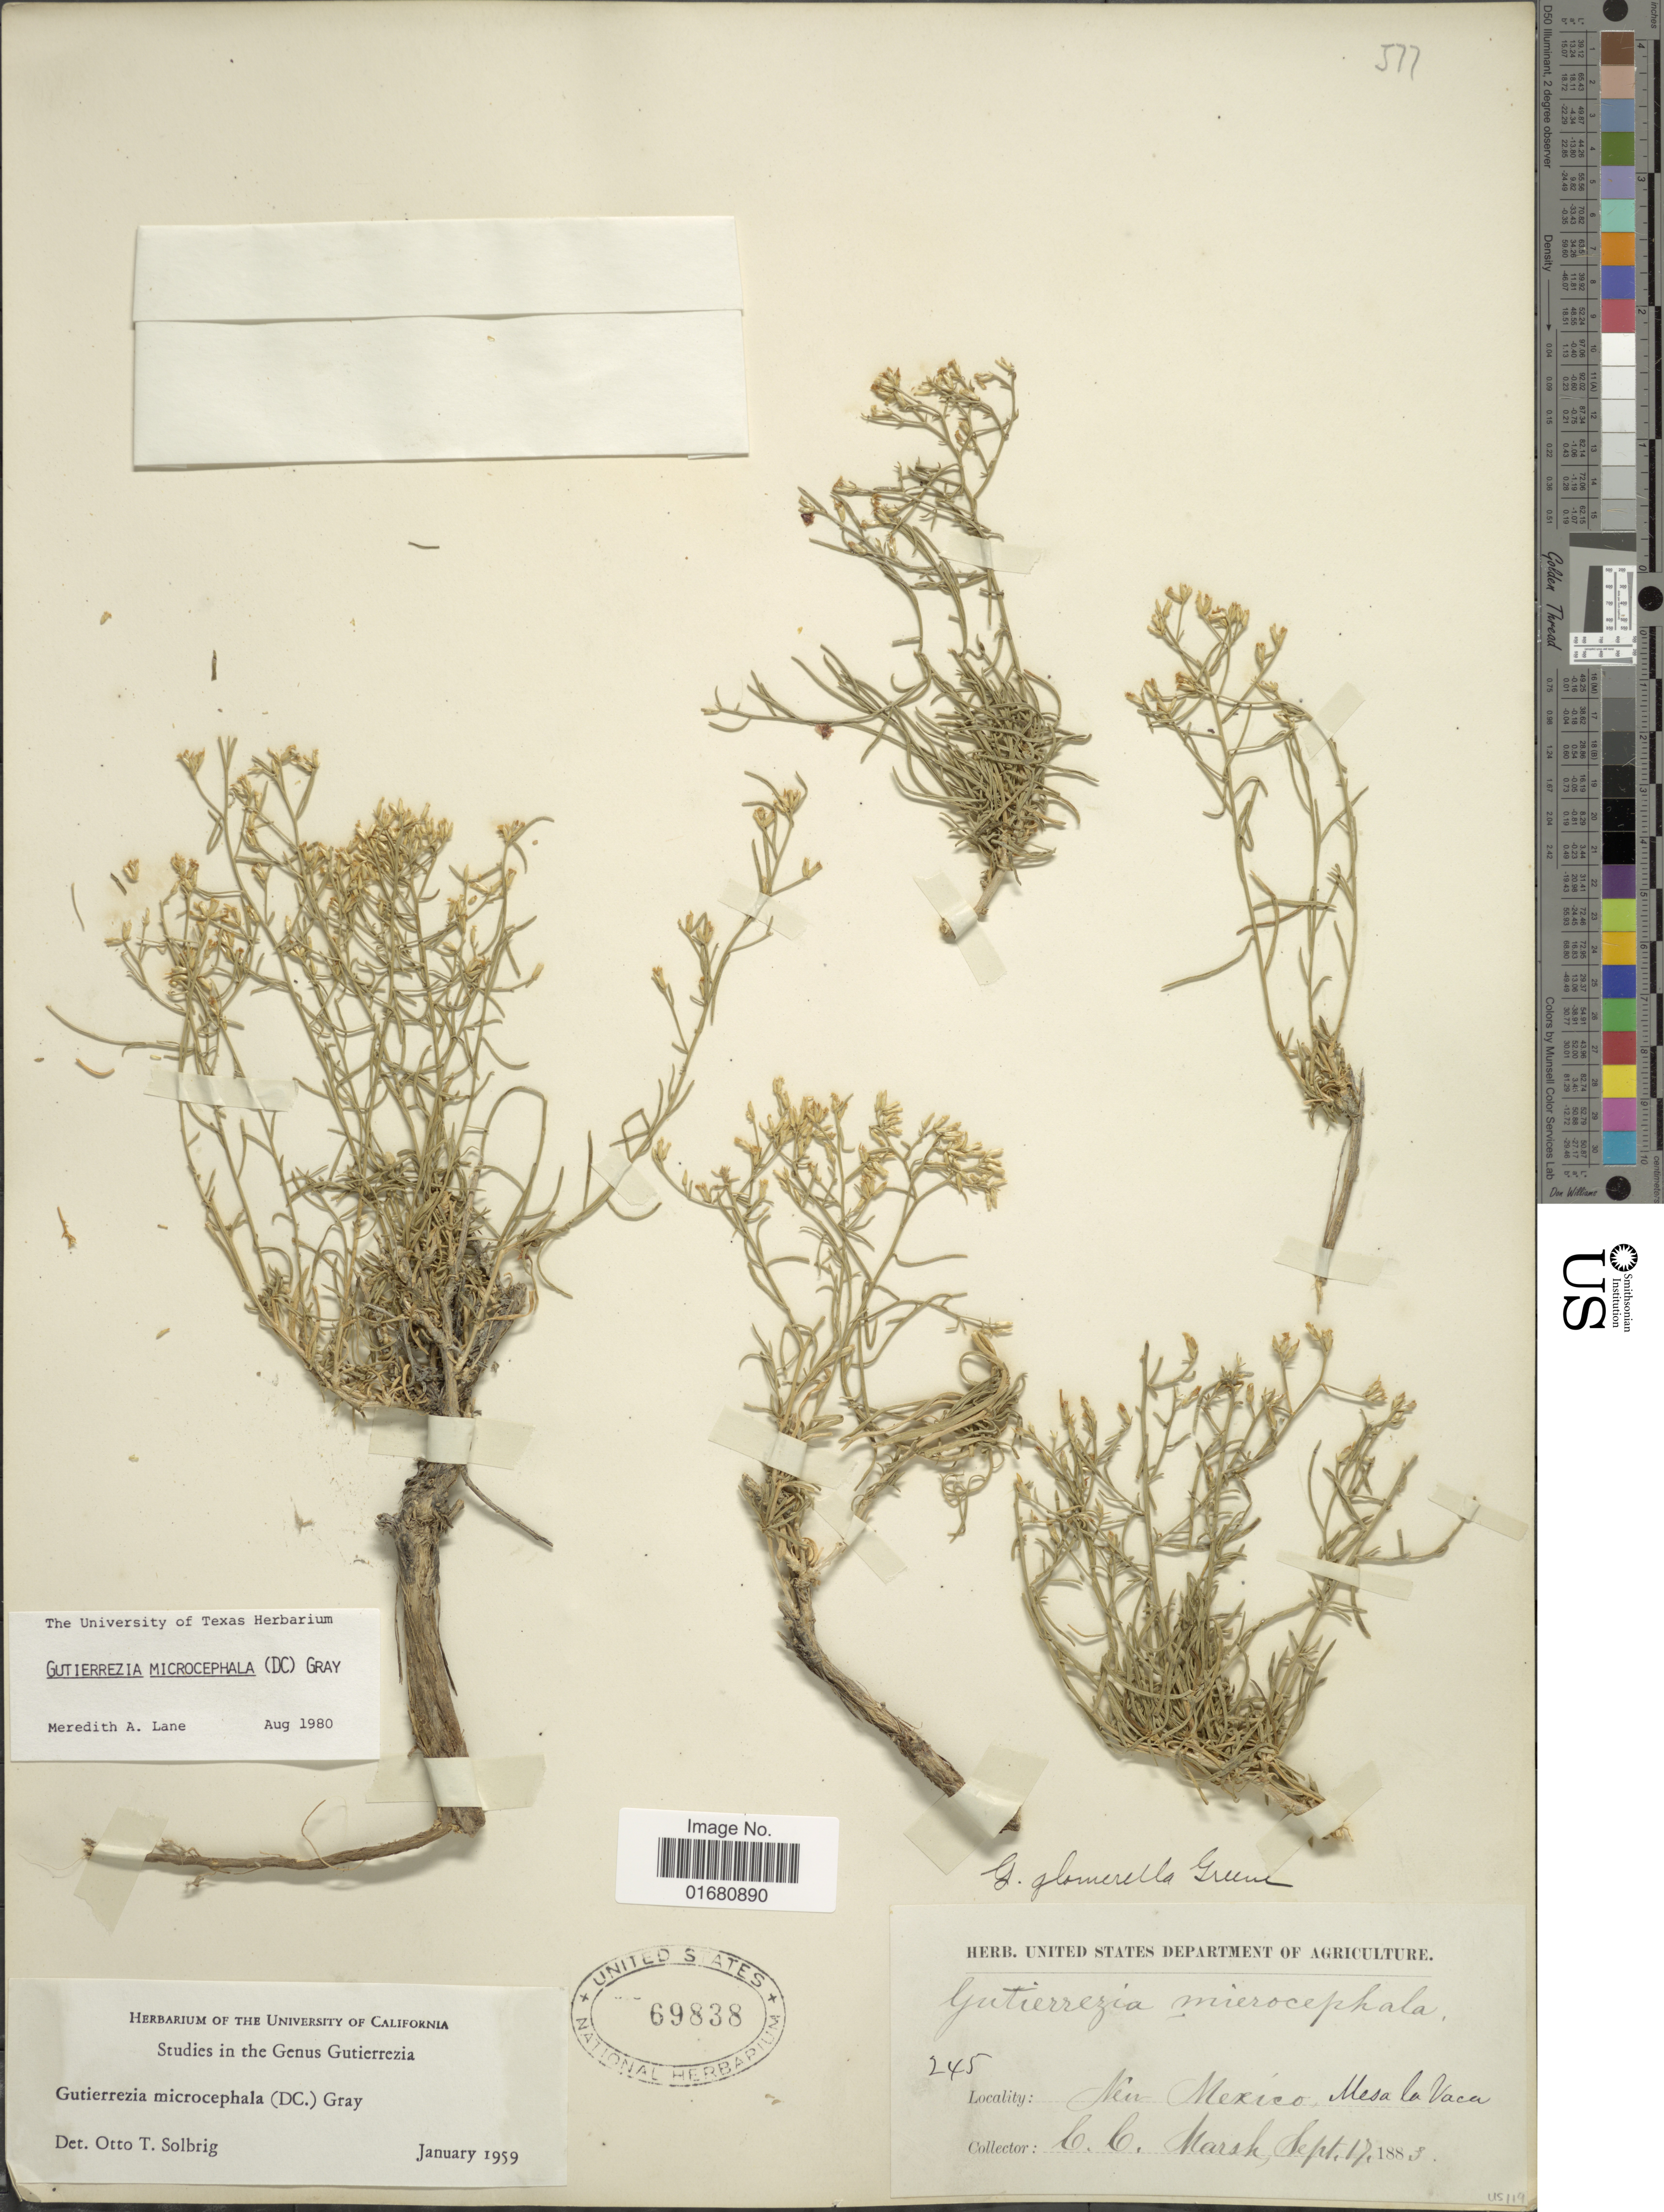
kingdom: Plantae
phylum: Tracheophyta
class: Magnoliopsida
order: Asterales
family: Asteraceae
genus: Gutierrezia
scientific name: Gutierrezia microcephala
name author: (DC.) A. Gray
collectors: C. D. Marsh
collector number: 245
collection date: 1883-09-17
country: United States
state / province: New Mexico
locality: Mesa la Vaca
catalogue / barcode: US 69838